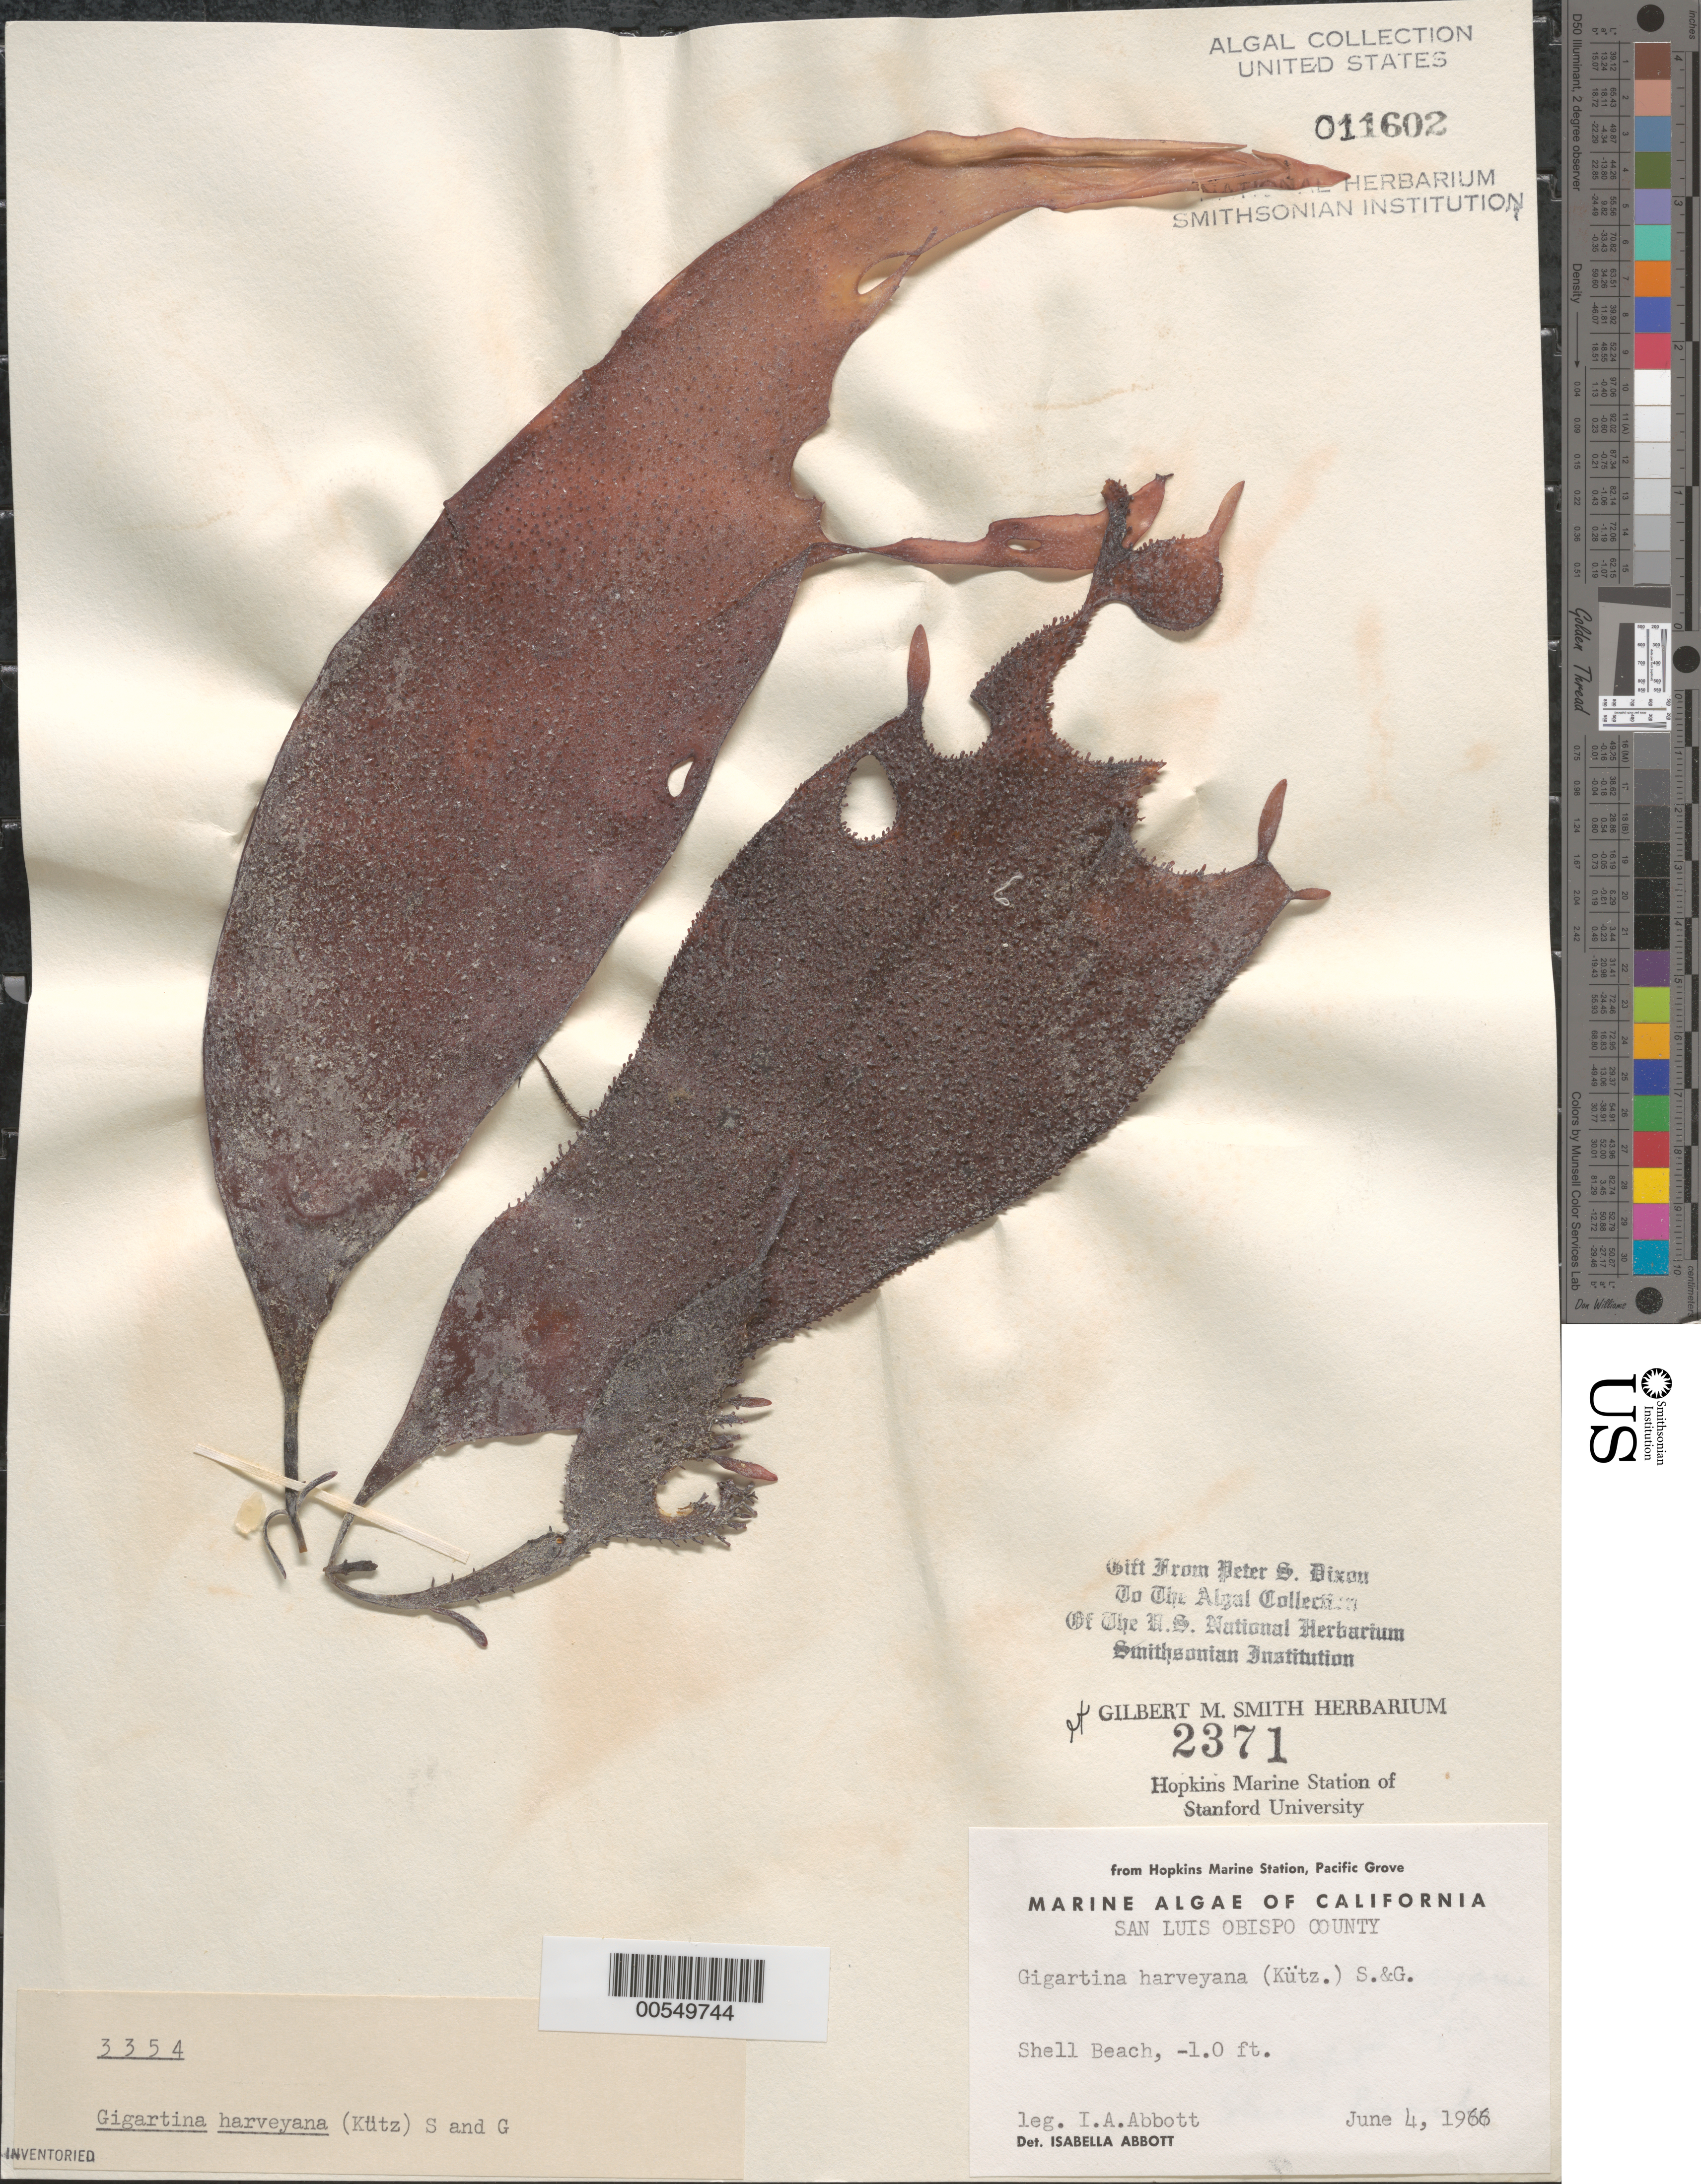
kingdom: Plantae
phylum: Rhodophyta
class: Florideophyceae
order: Gigartinales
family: Gigartinaceae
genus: Chondracanthus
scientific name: Chondracanthus harveyanus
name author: (Kütz.) Guiry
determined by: Algae name updating Project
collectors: I. A. Abbott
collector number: PSD 3354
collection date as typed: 04 Jun 1966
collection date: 1966-06-04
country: United States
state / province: California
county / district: San Luis Obispo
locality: Shell Beach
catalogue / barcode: US 11602